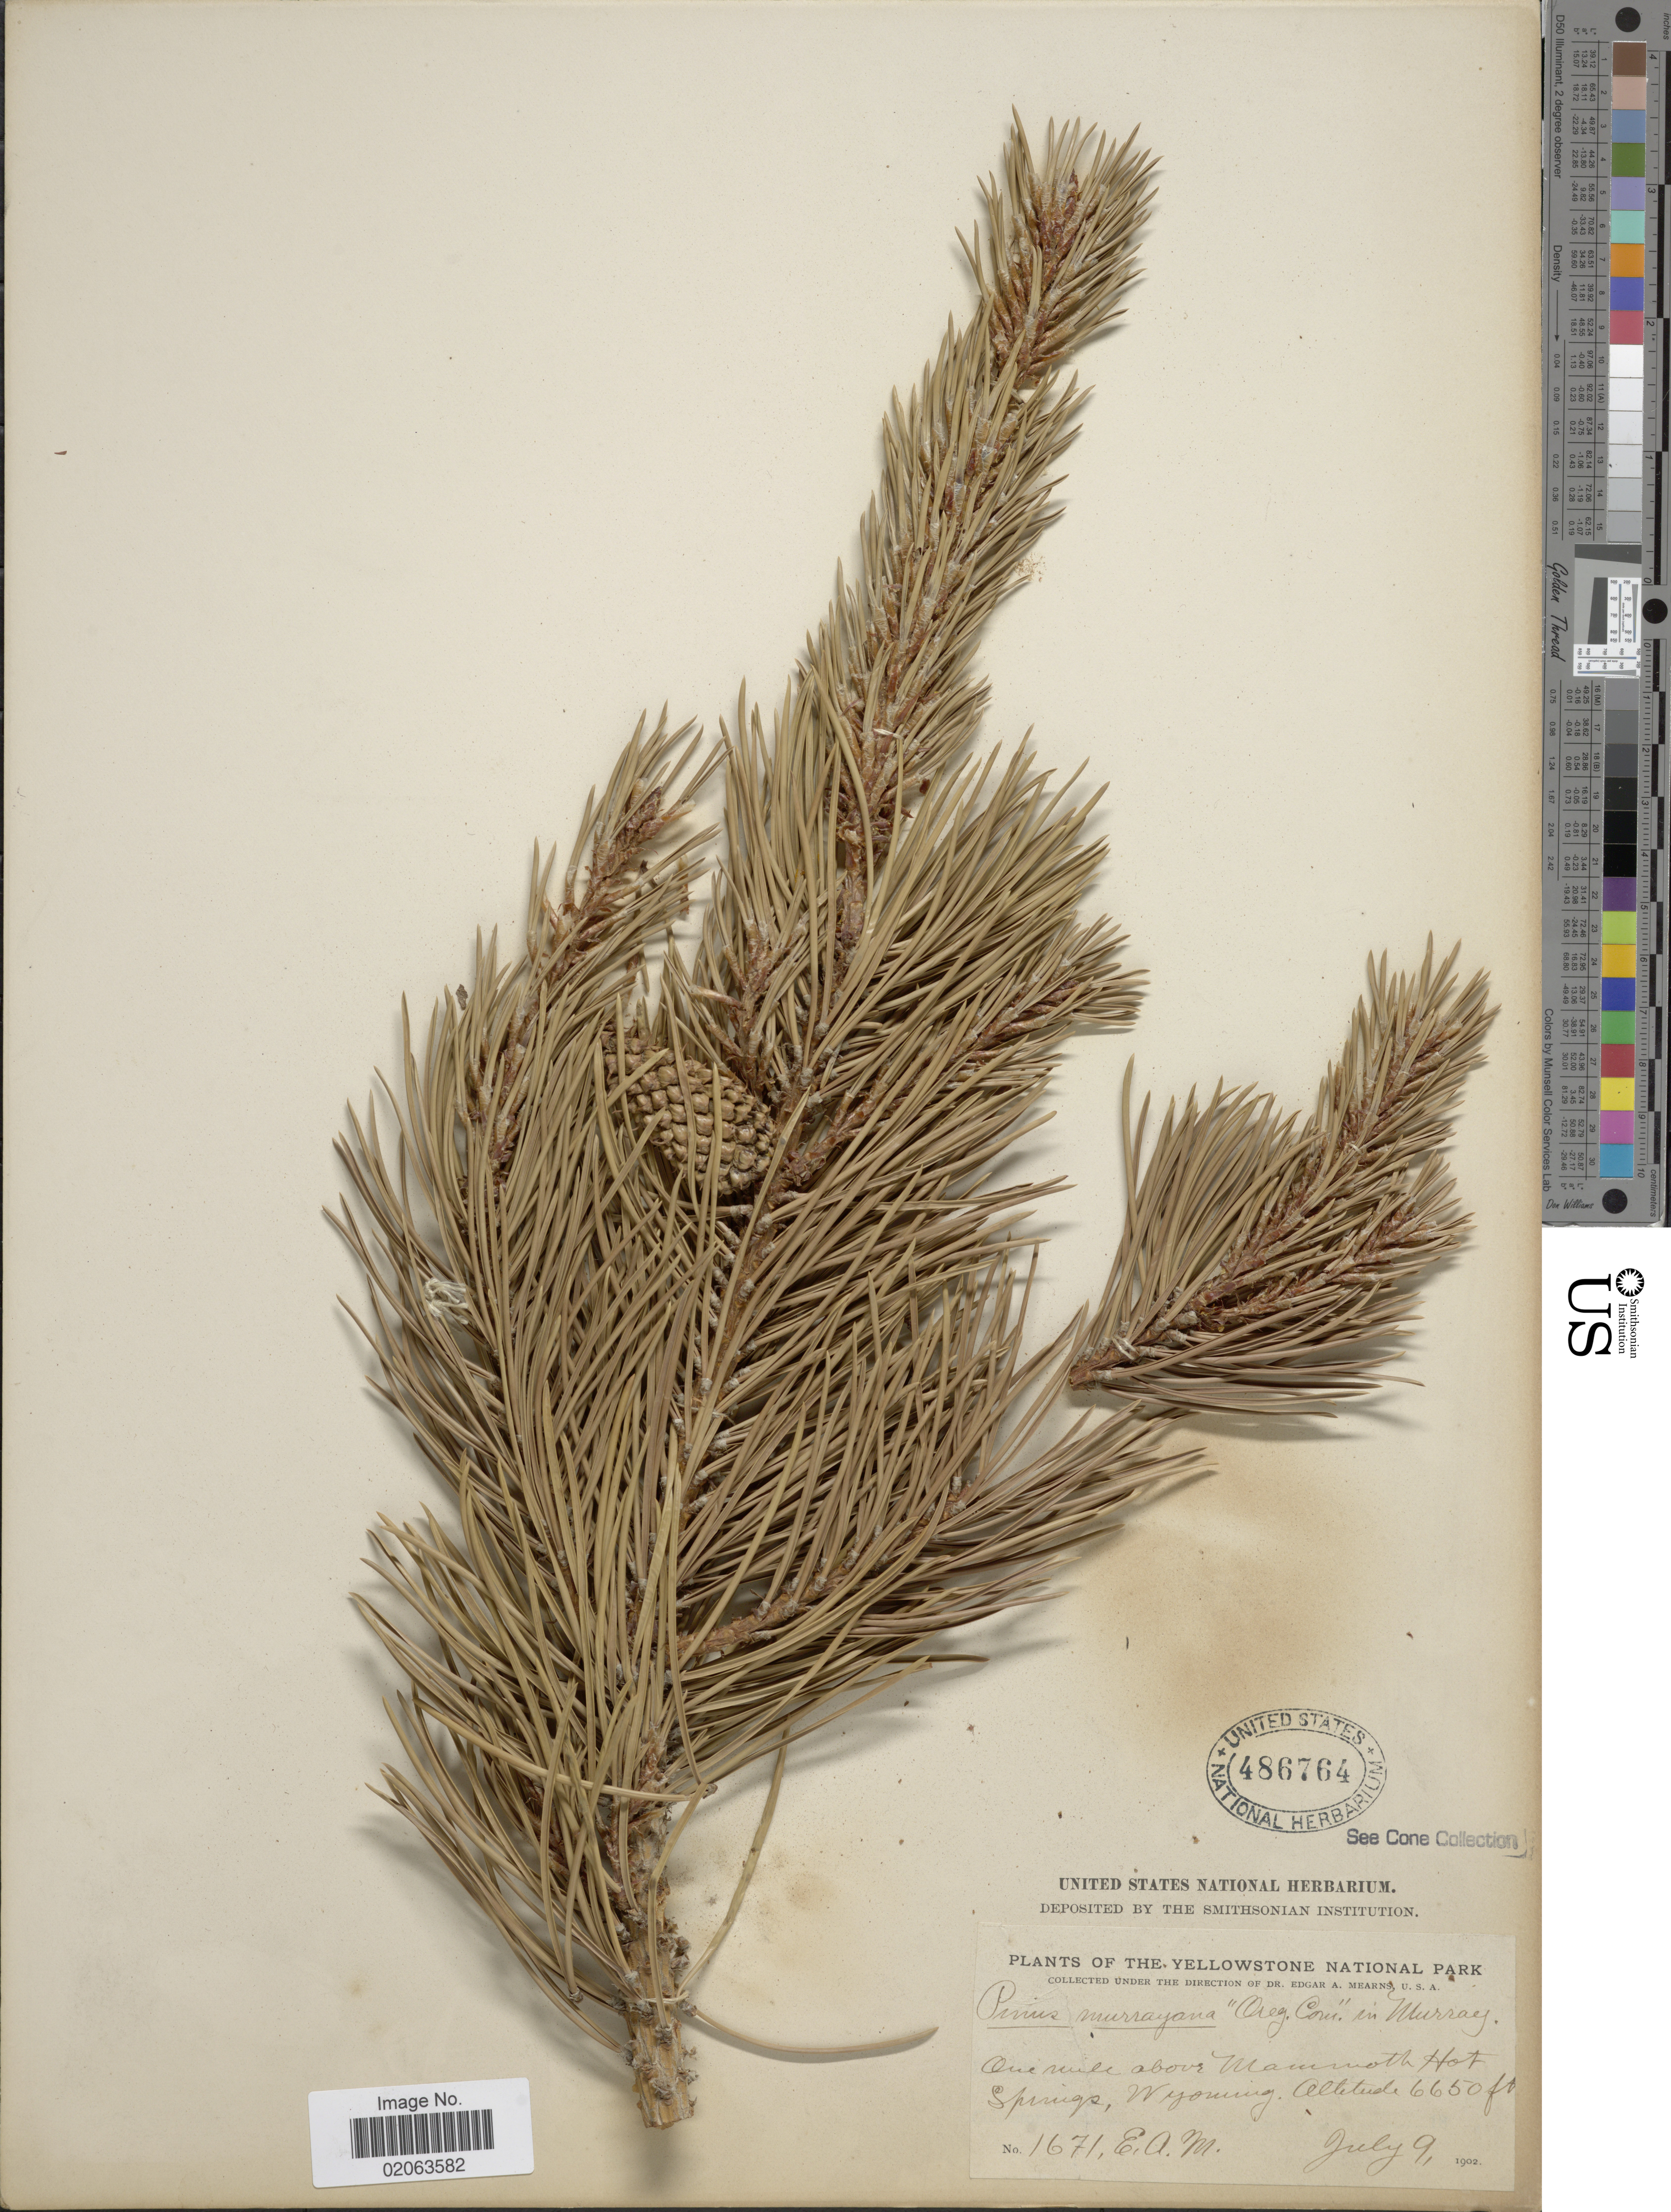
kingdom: Plantae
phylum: Tracheophyta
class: Pinopsida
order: Pinales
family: Pinaceae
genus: Pinus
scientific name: Pinus contorta var. latifolia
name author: Engelm. ex S. Watson in C. King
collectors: E. A. Mearns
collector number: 1671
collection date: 1902-07-09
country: United States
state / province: Wyoming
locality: Yellowstone National Park, One mile above mammoth Hot, Springs, Wyoming.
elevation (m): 2027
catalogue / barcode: US 486764